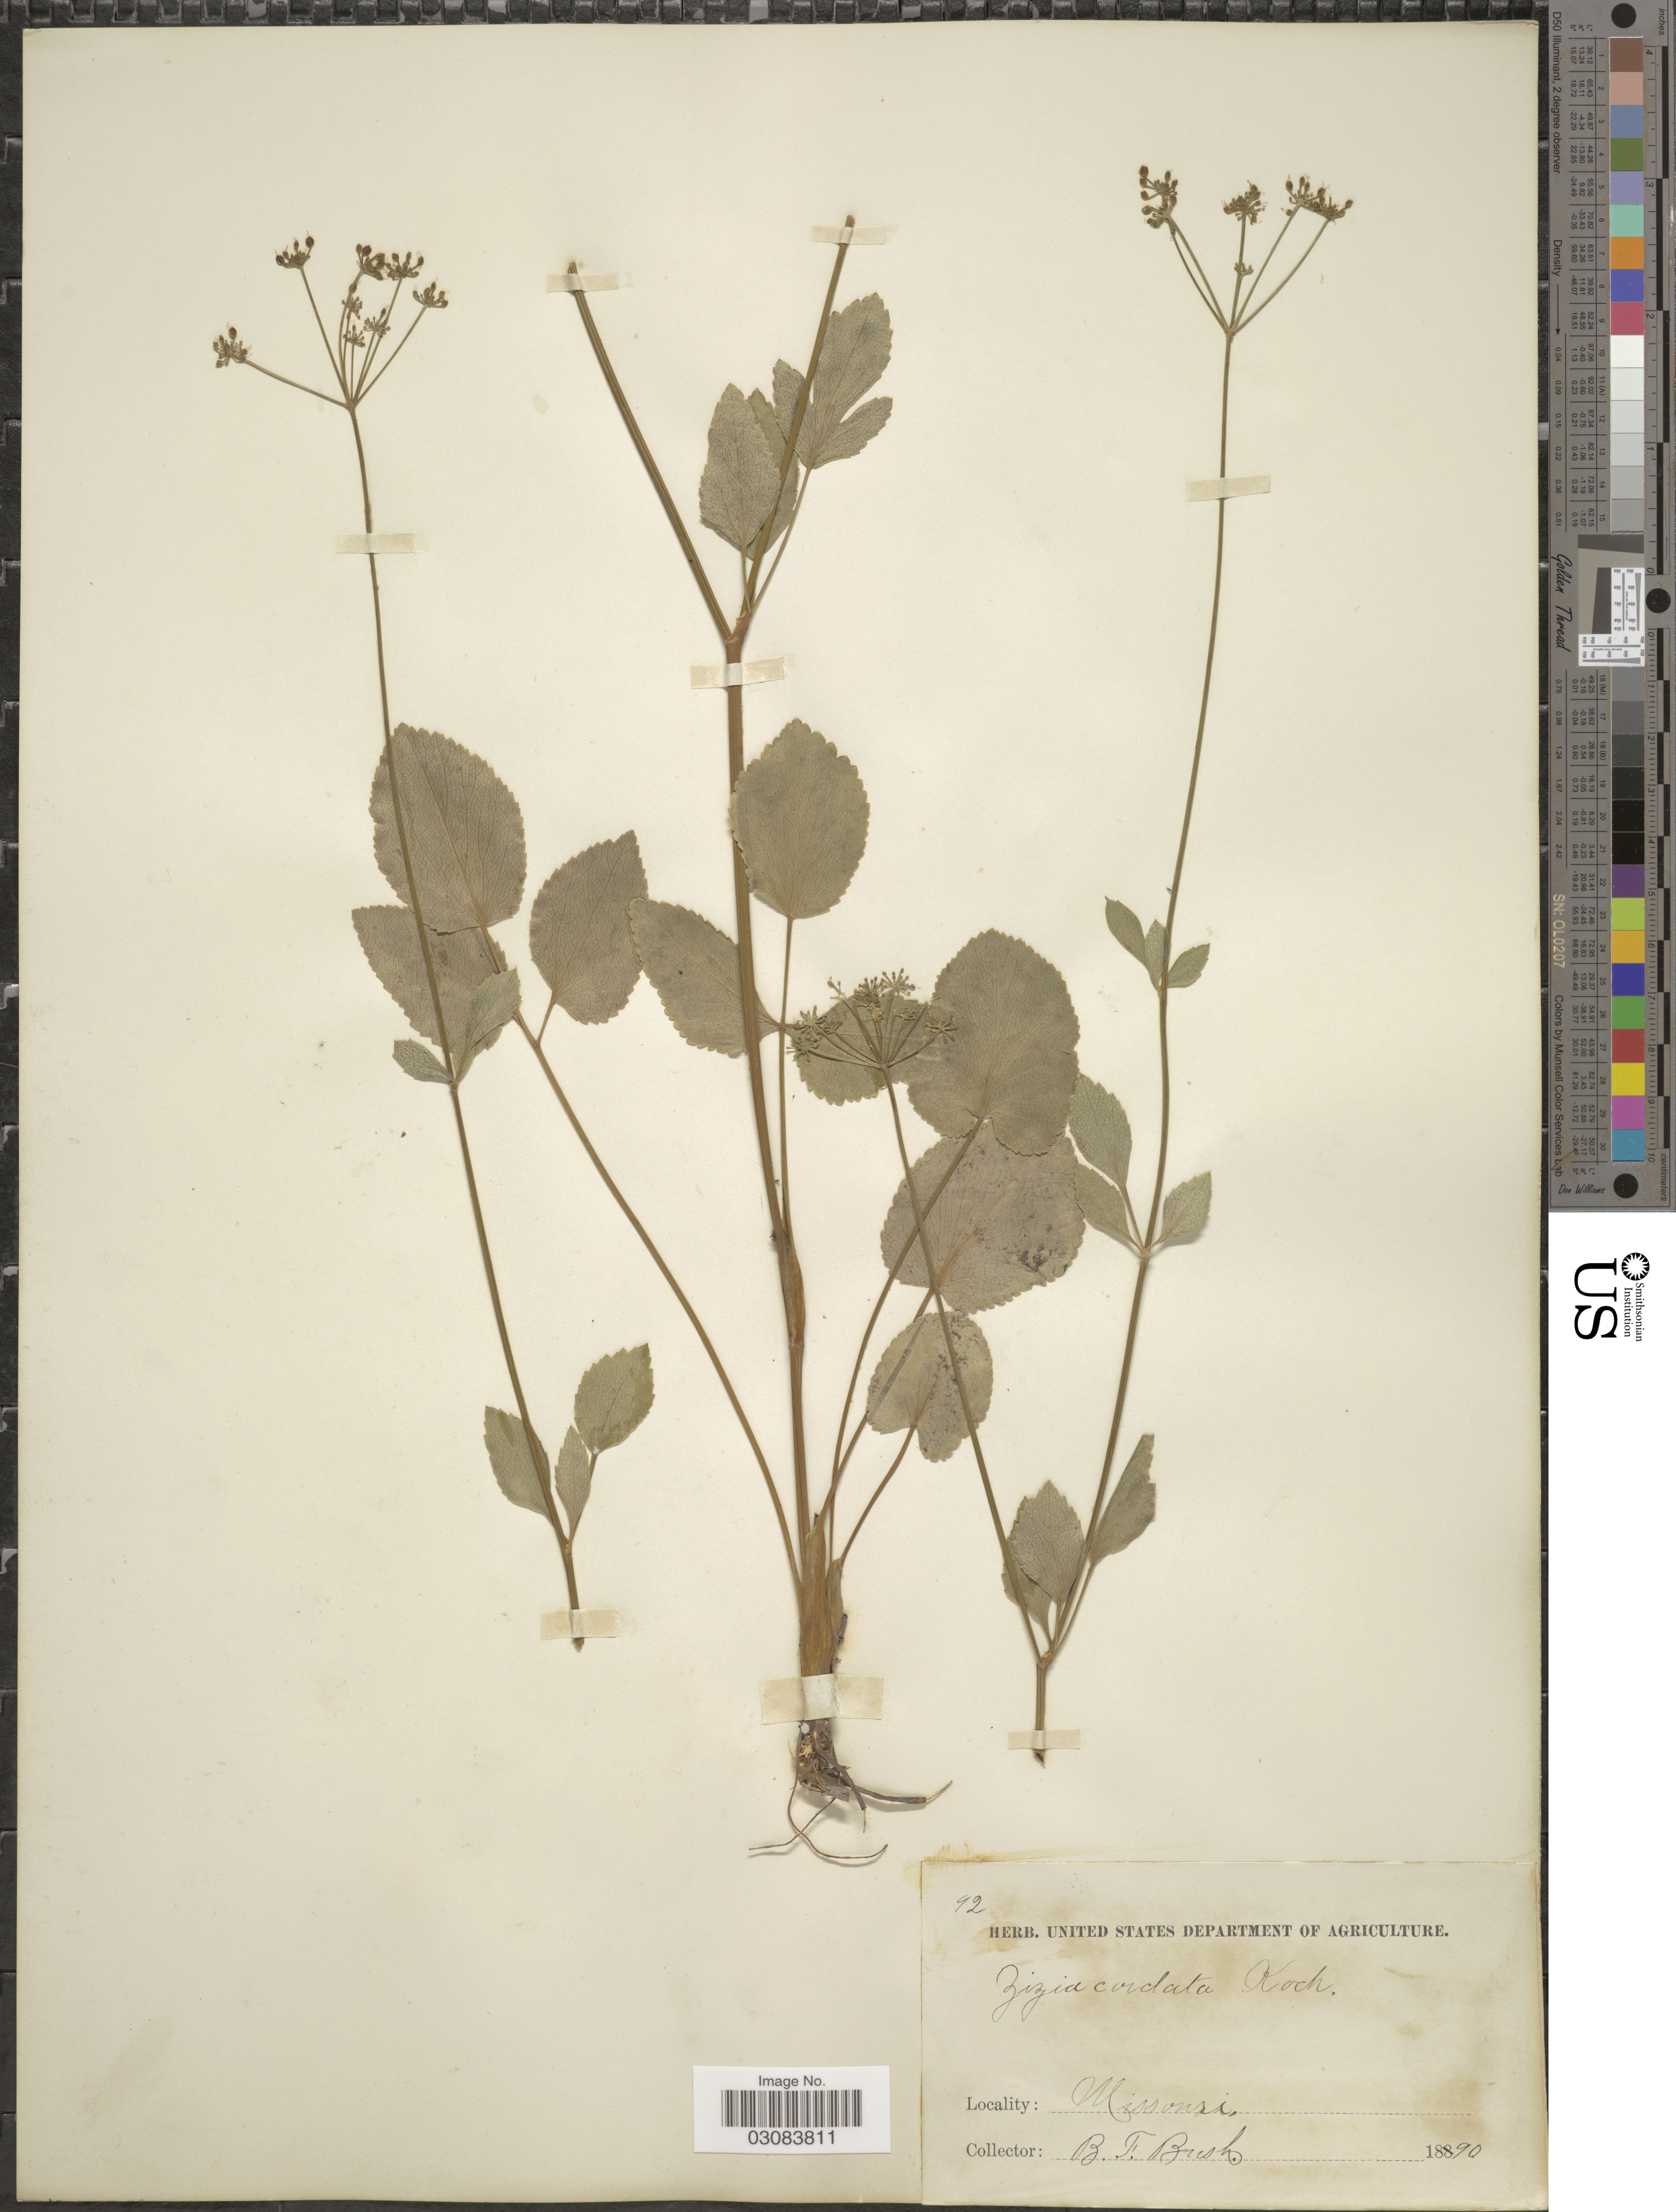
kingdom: Plantae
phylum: Tracheophyta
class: Magnoliopsida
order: Apiales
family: Apiaceae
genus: Zizia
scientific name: Zizia aptera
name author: (A. Gray) Fernald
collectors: B. F. Bush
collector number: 92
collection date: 1890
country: United States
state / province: Missouri